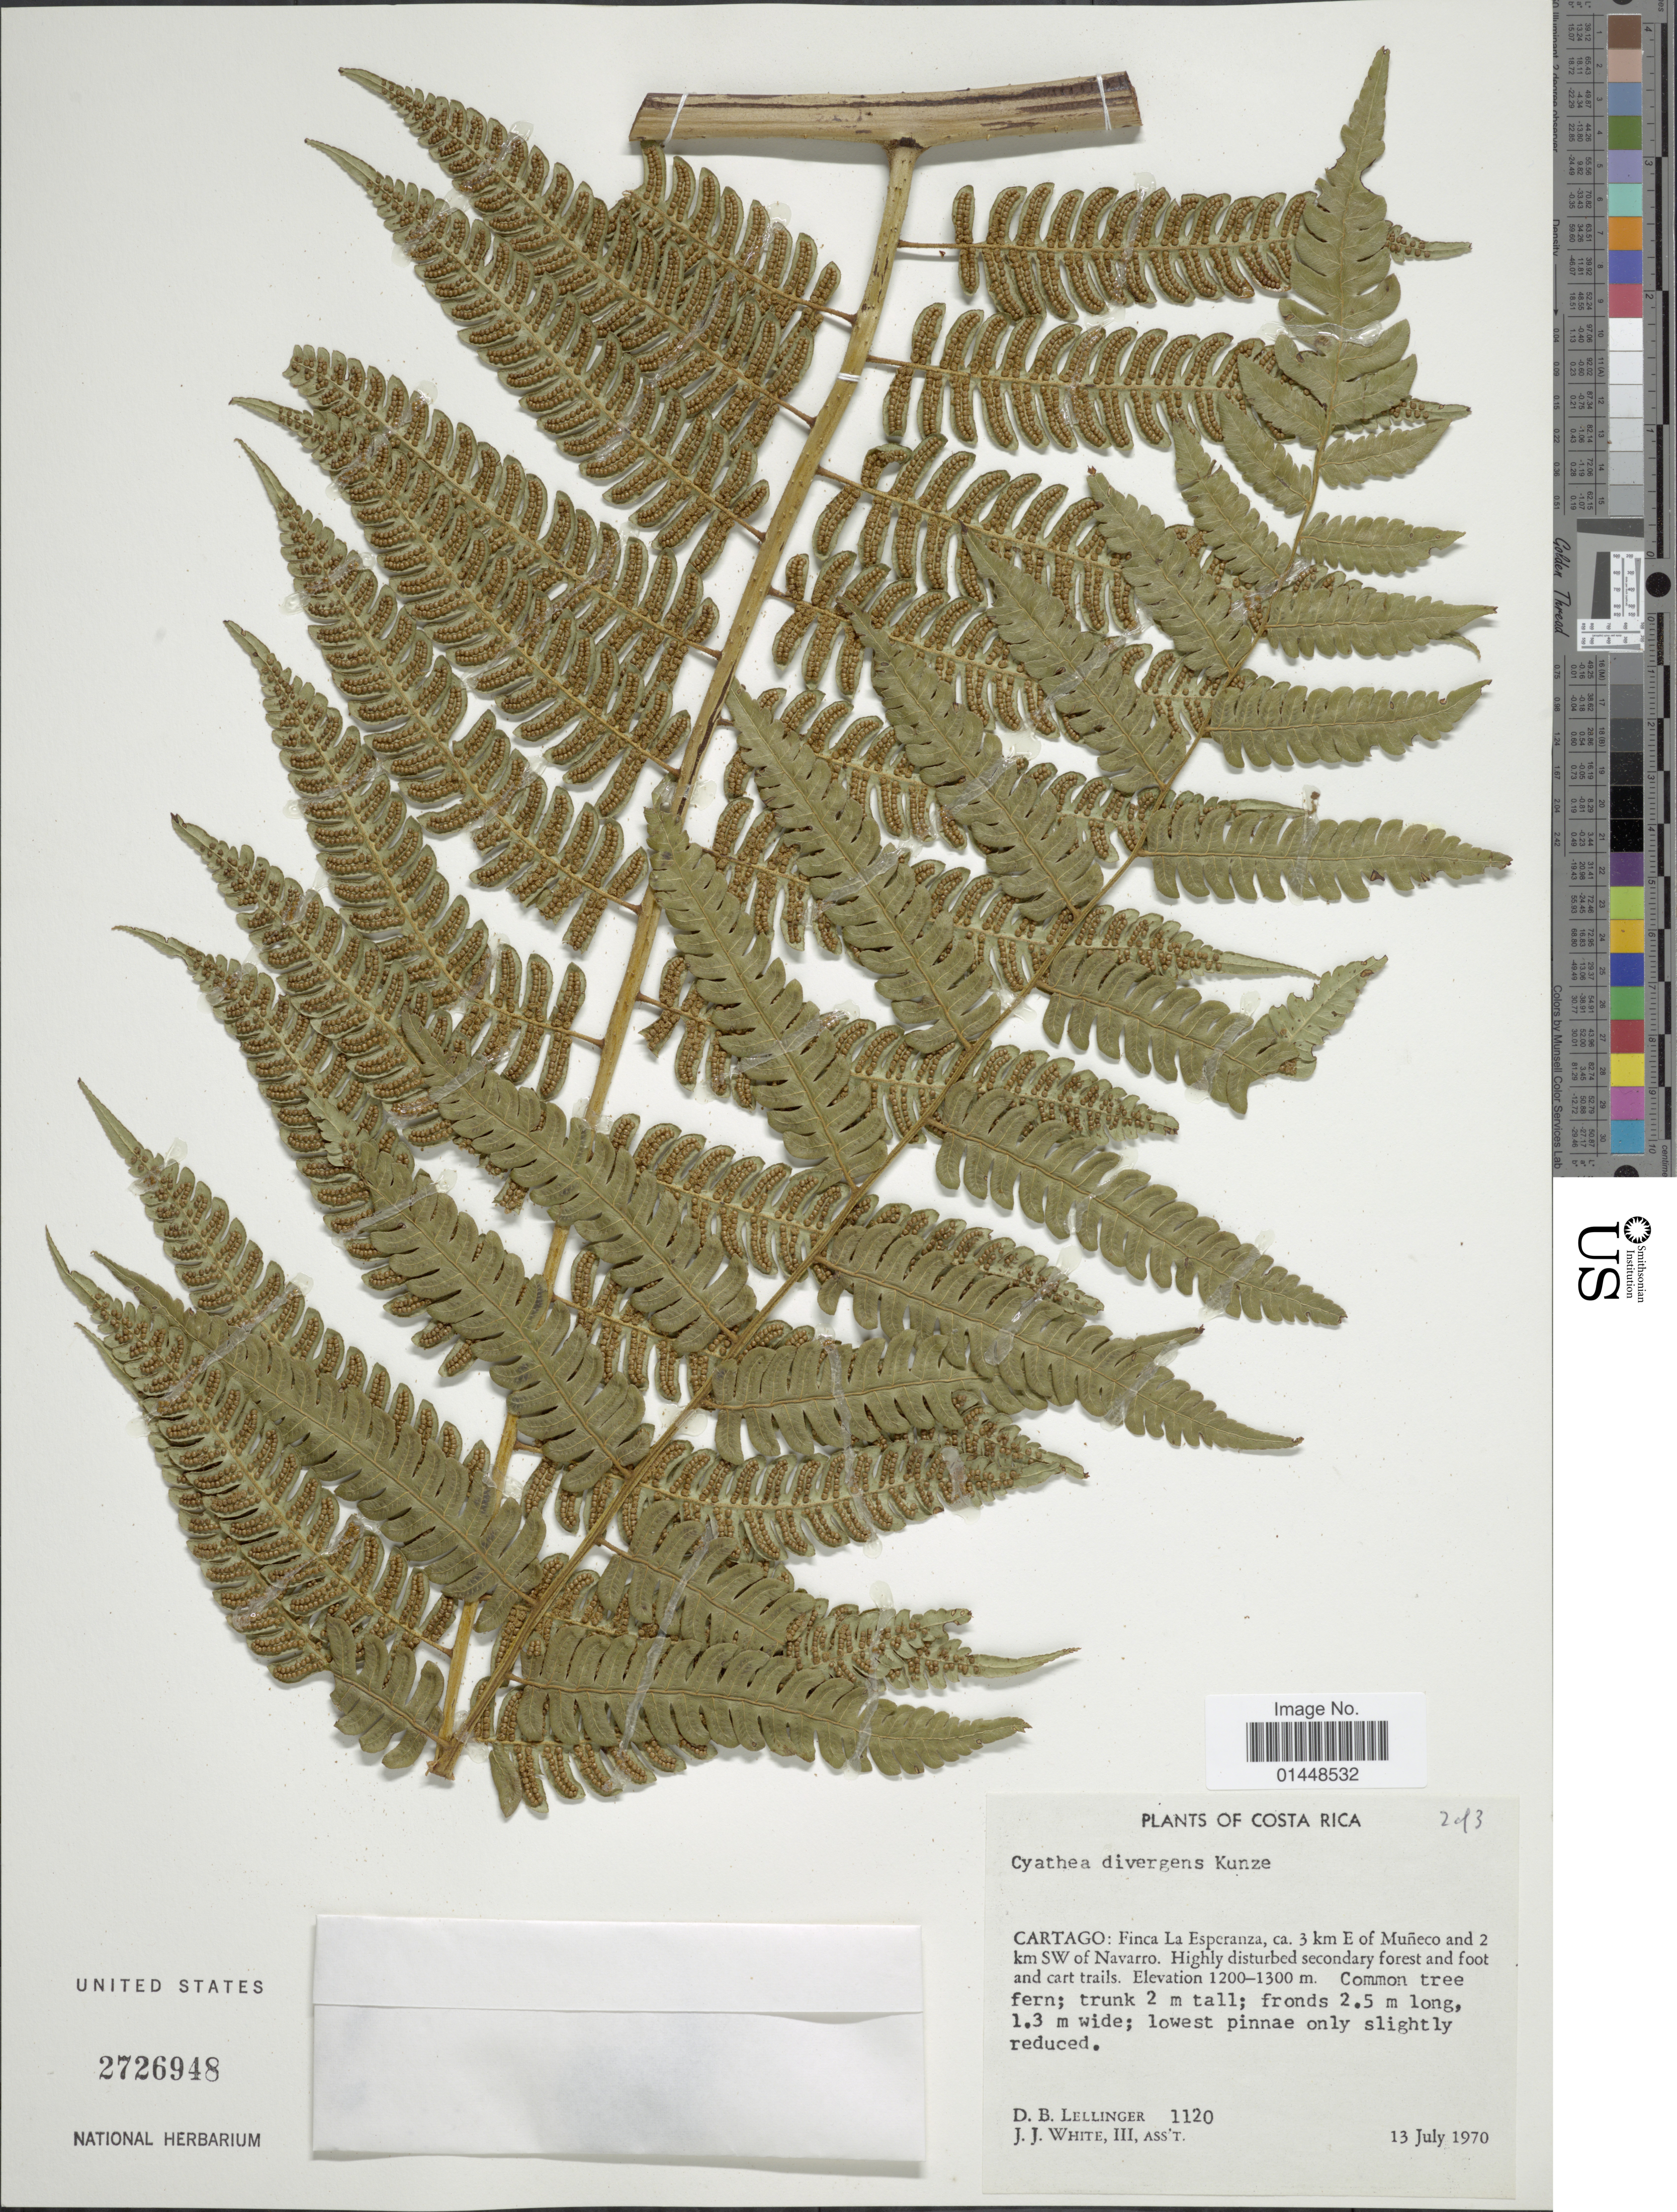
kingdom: Plantae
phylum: Tracheophyta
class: Polypodiopsida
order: Cyatheales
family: Cyatheaceae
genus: Cyathea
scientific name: Cyathea divergens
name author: Kunze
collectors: D. B. Lellinger & J. J. White III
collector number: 1120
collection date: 1970-07-13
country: Costa Rica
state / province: Cartago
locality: Cartago: Finca La Esperanza, ca. 3 km E of Muñeco and 2 km SW of Navarro.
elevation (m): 1200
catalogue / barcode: US 2726948